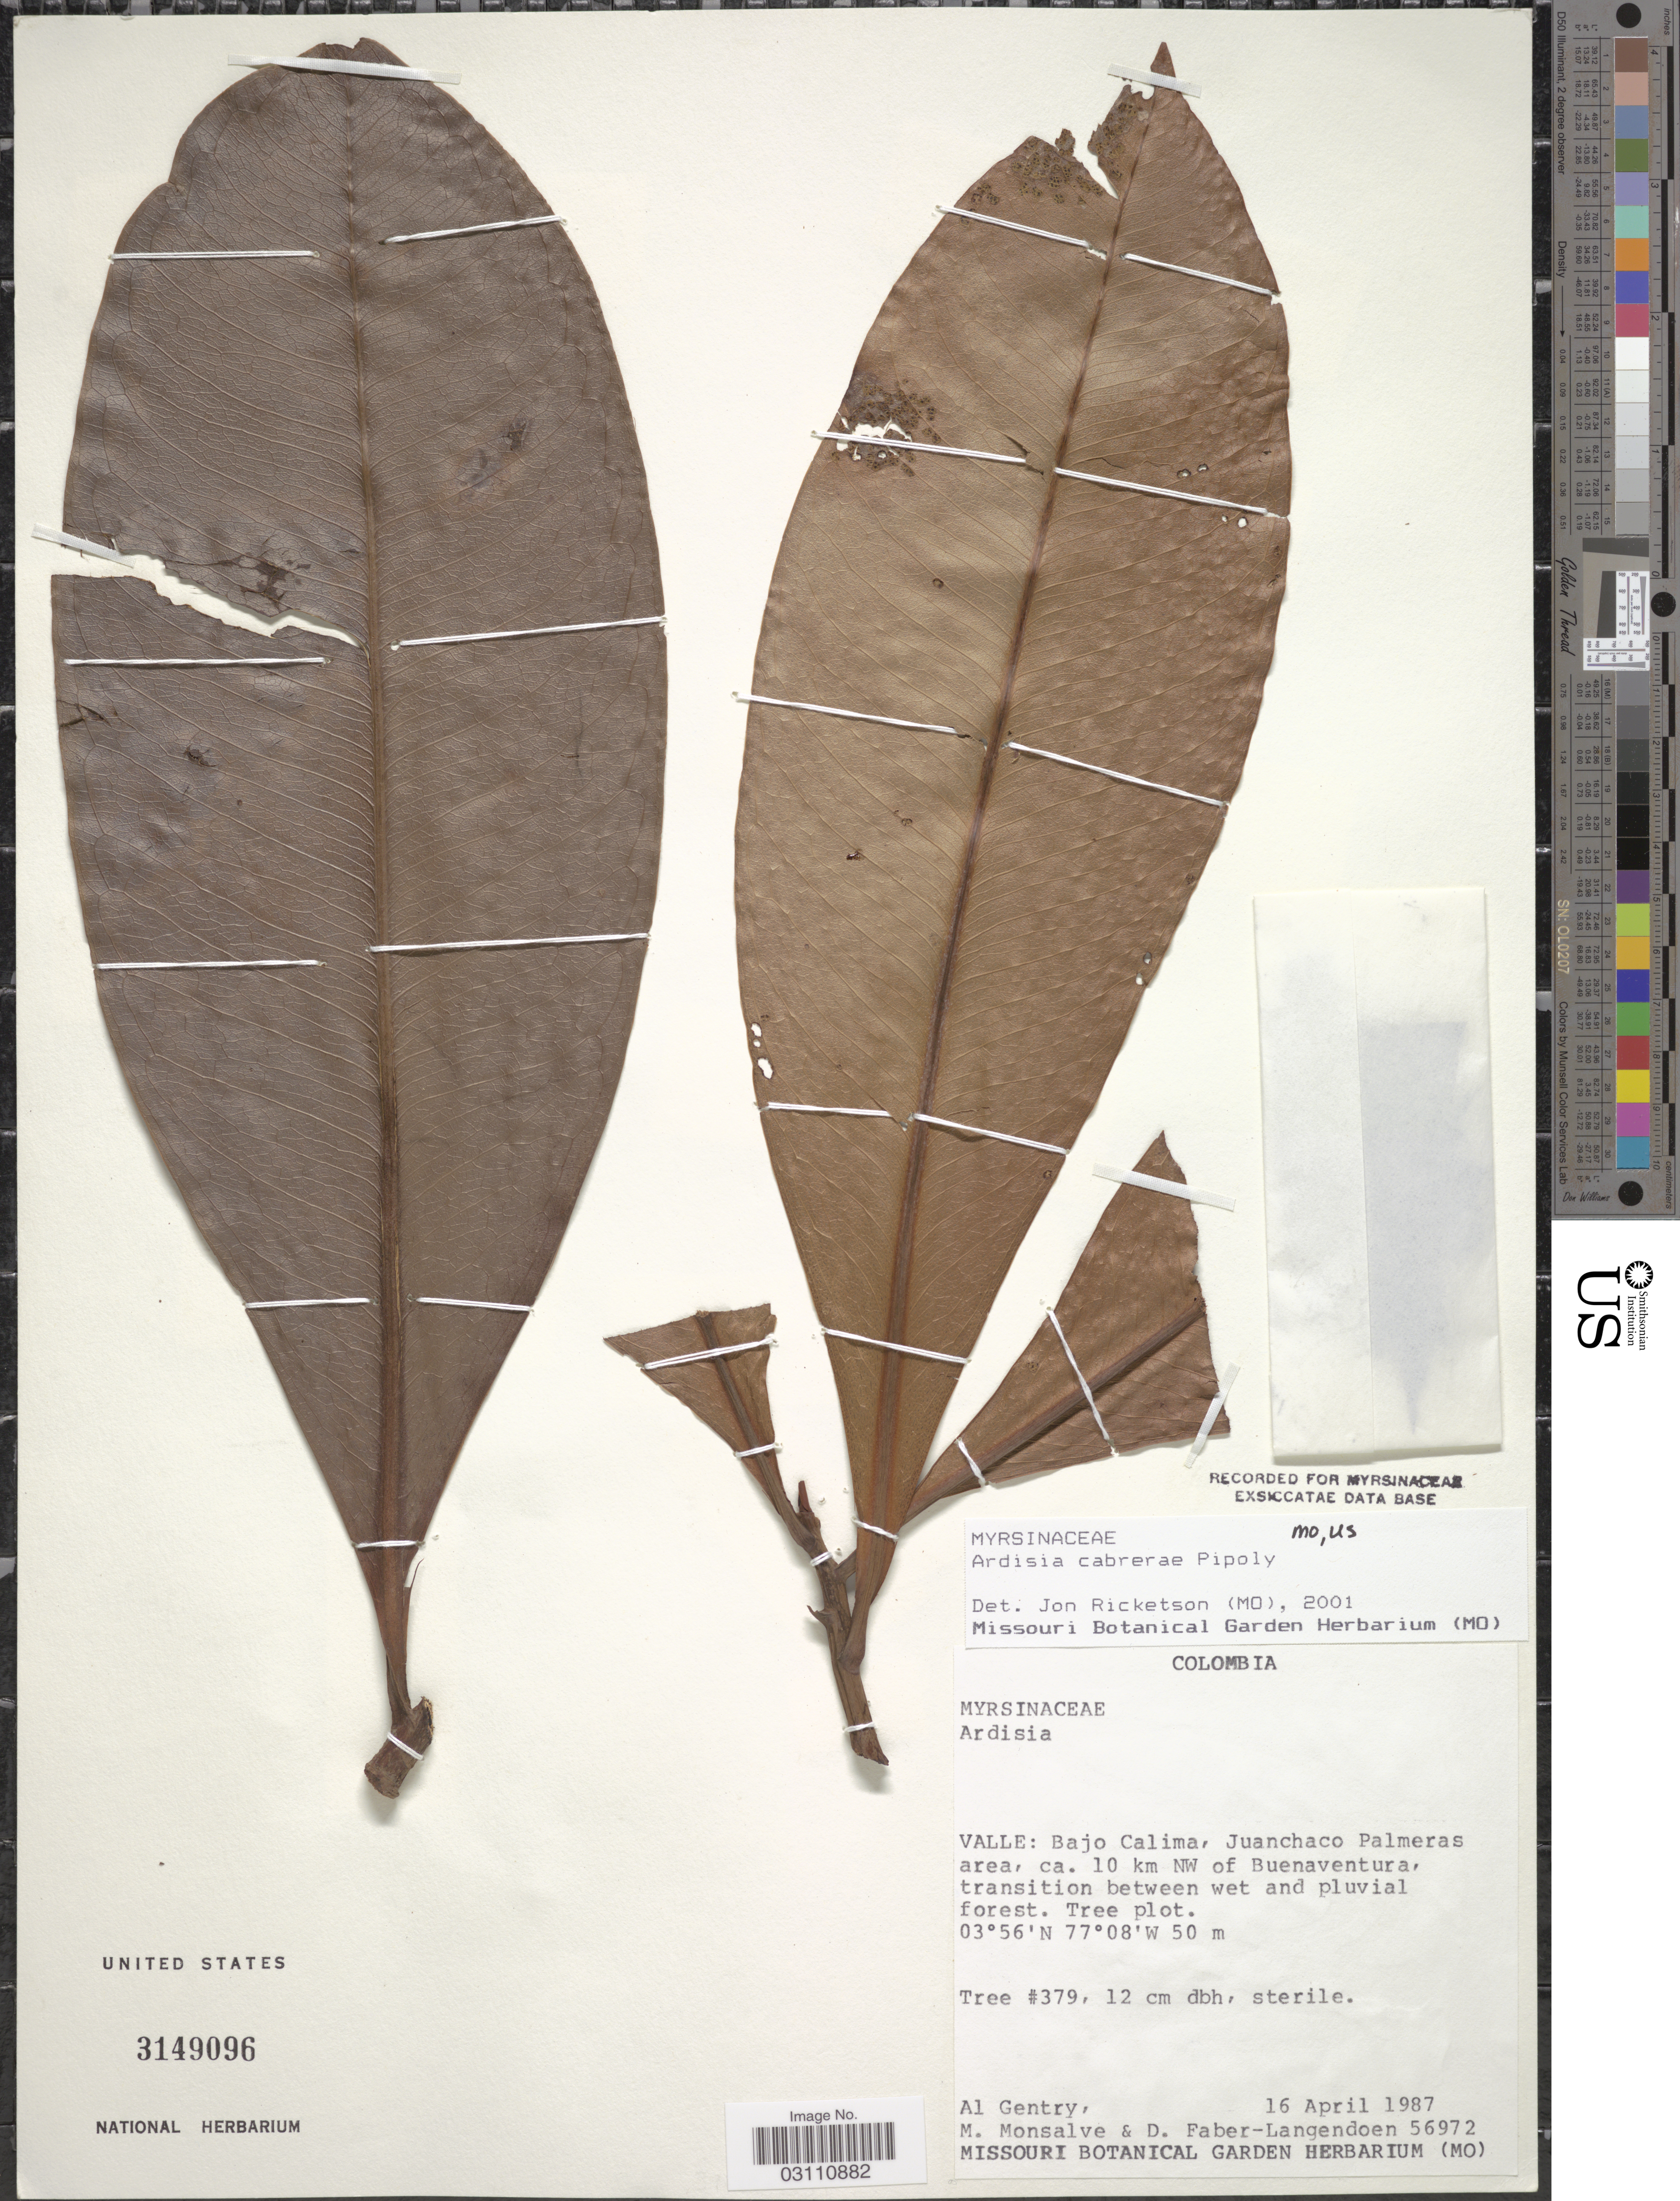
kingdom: Plantae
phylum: Tracheophyta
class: Magnoliopsida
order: Ericales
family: Primulaceae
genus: Ardisia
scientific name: Ardisia cabrerae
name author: Pipoly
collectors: A. H. Gentry, M. Monsalve & D. Faber-Langendoen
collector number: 56972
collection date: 1987-04-16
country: Colombia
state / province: Valle del Cauca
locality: Valle: Bajo Calima, Juanchaco Palmeras area, ca. 10 km NW of Buenaventura.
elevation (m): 50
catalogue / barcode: US 3149096